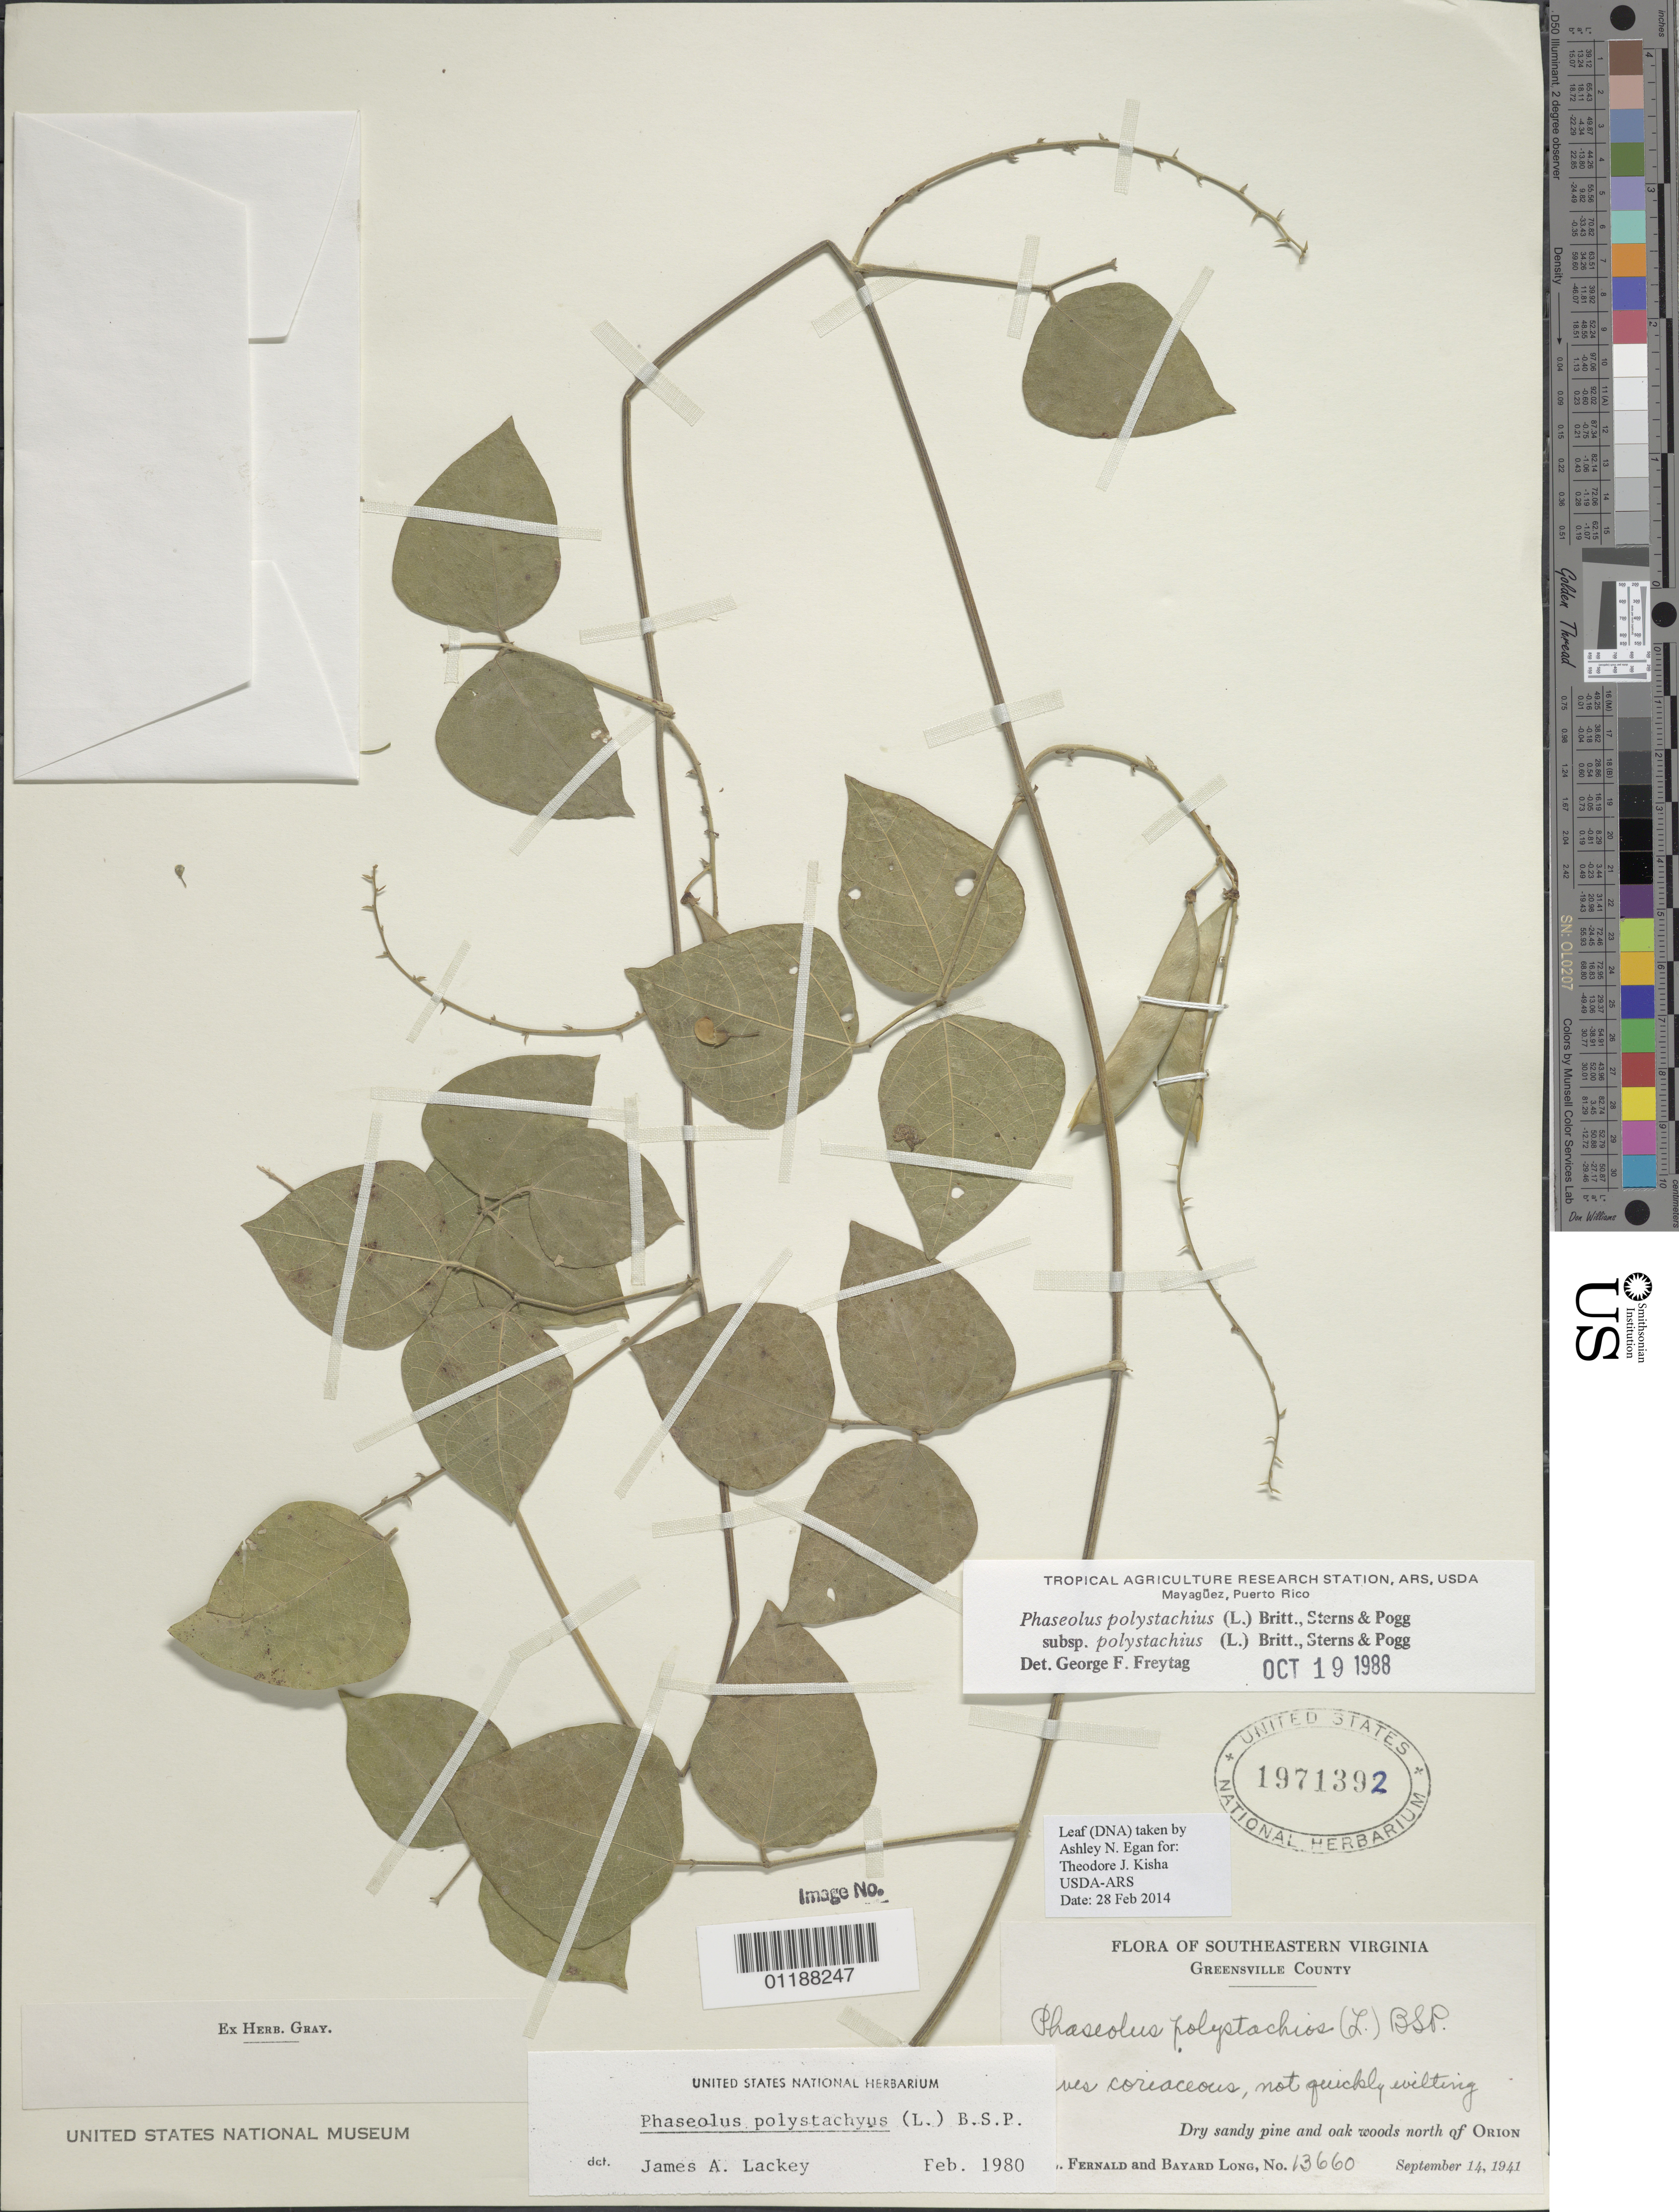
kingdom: Plantae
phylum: Tracheophyta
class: Magnoliopsida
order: Fabales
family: Fabaceae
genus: Phaseolus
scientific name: Phaseolus polystachios subsp. polystachios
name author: (L.) Britton, Stearns & Poggenb.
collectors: M. L. Fernald & B. Long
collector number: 13660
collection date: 1941-09-14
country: United States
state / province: Virginia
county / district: Greensville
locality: Southeastern Virginia, Greensville County, north of Orion.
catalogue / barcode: US 1971392